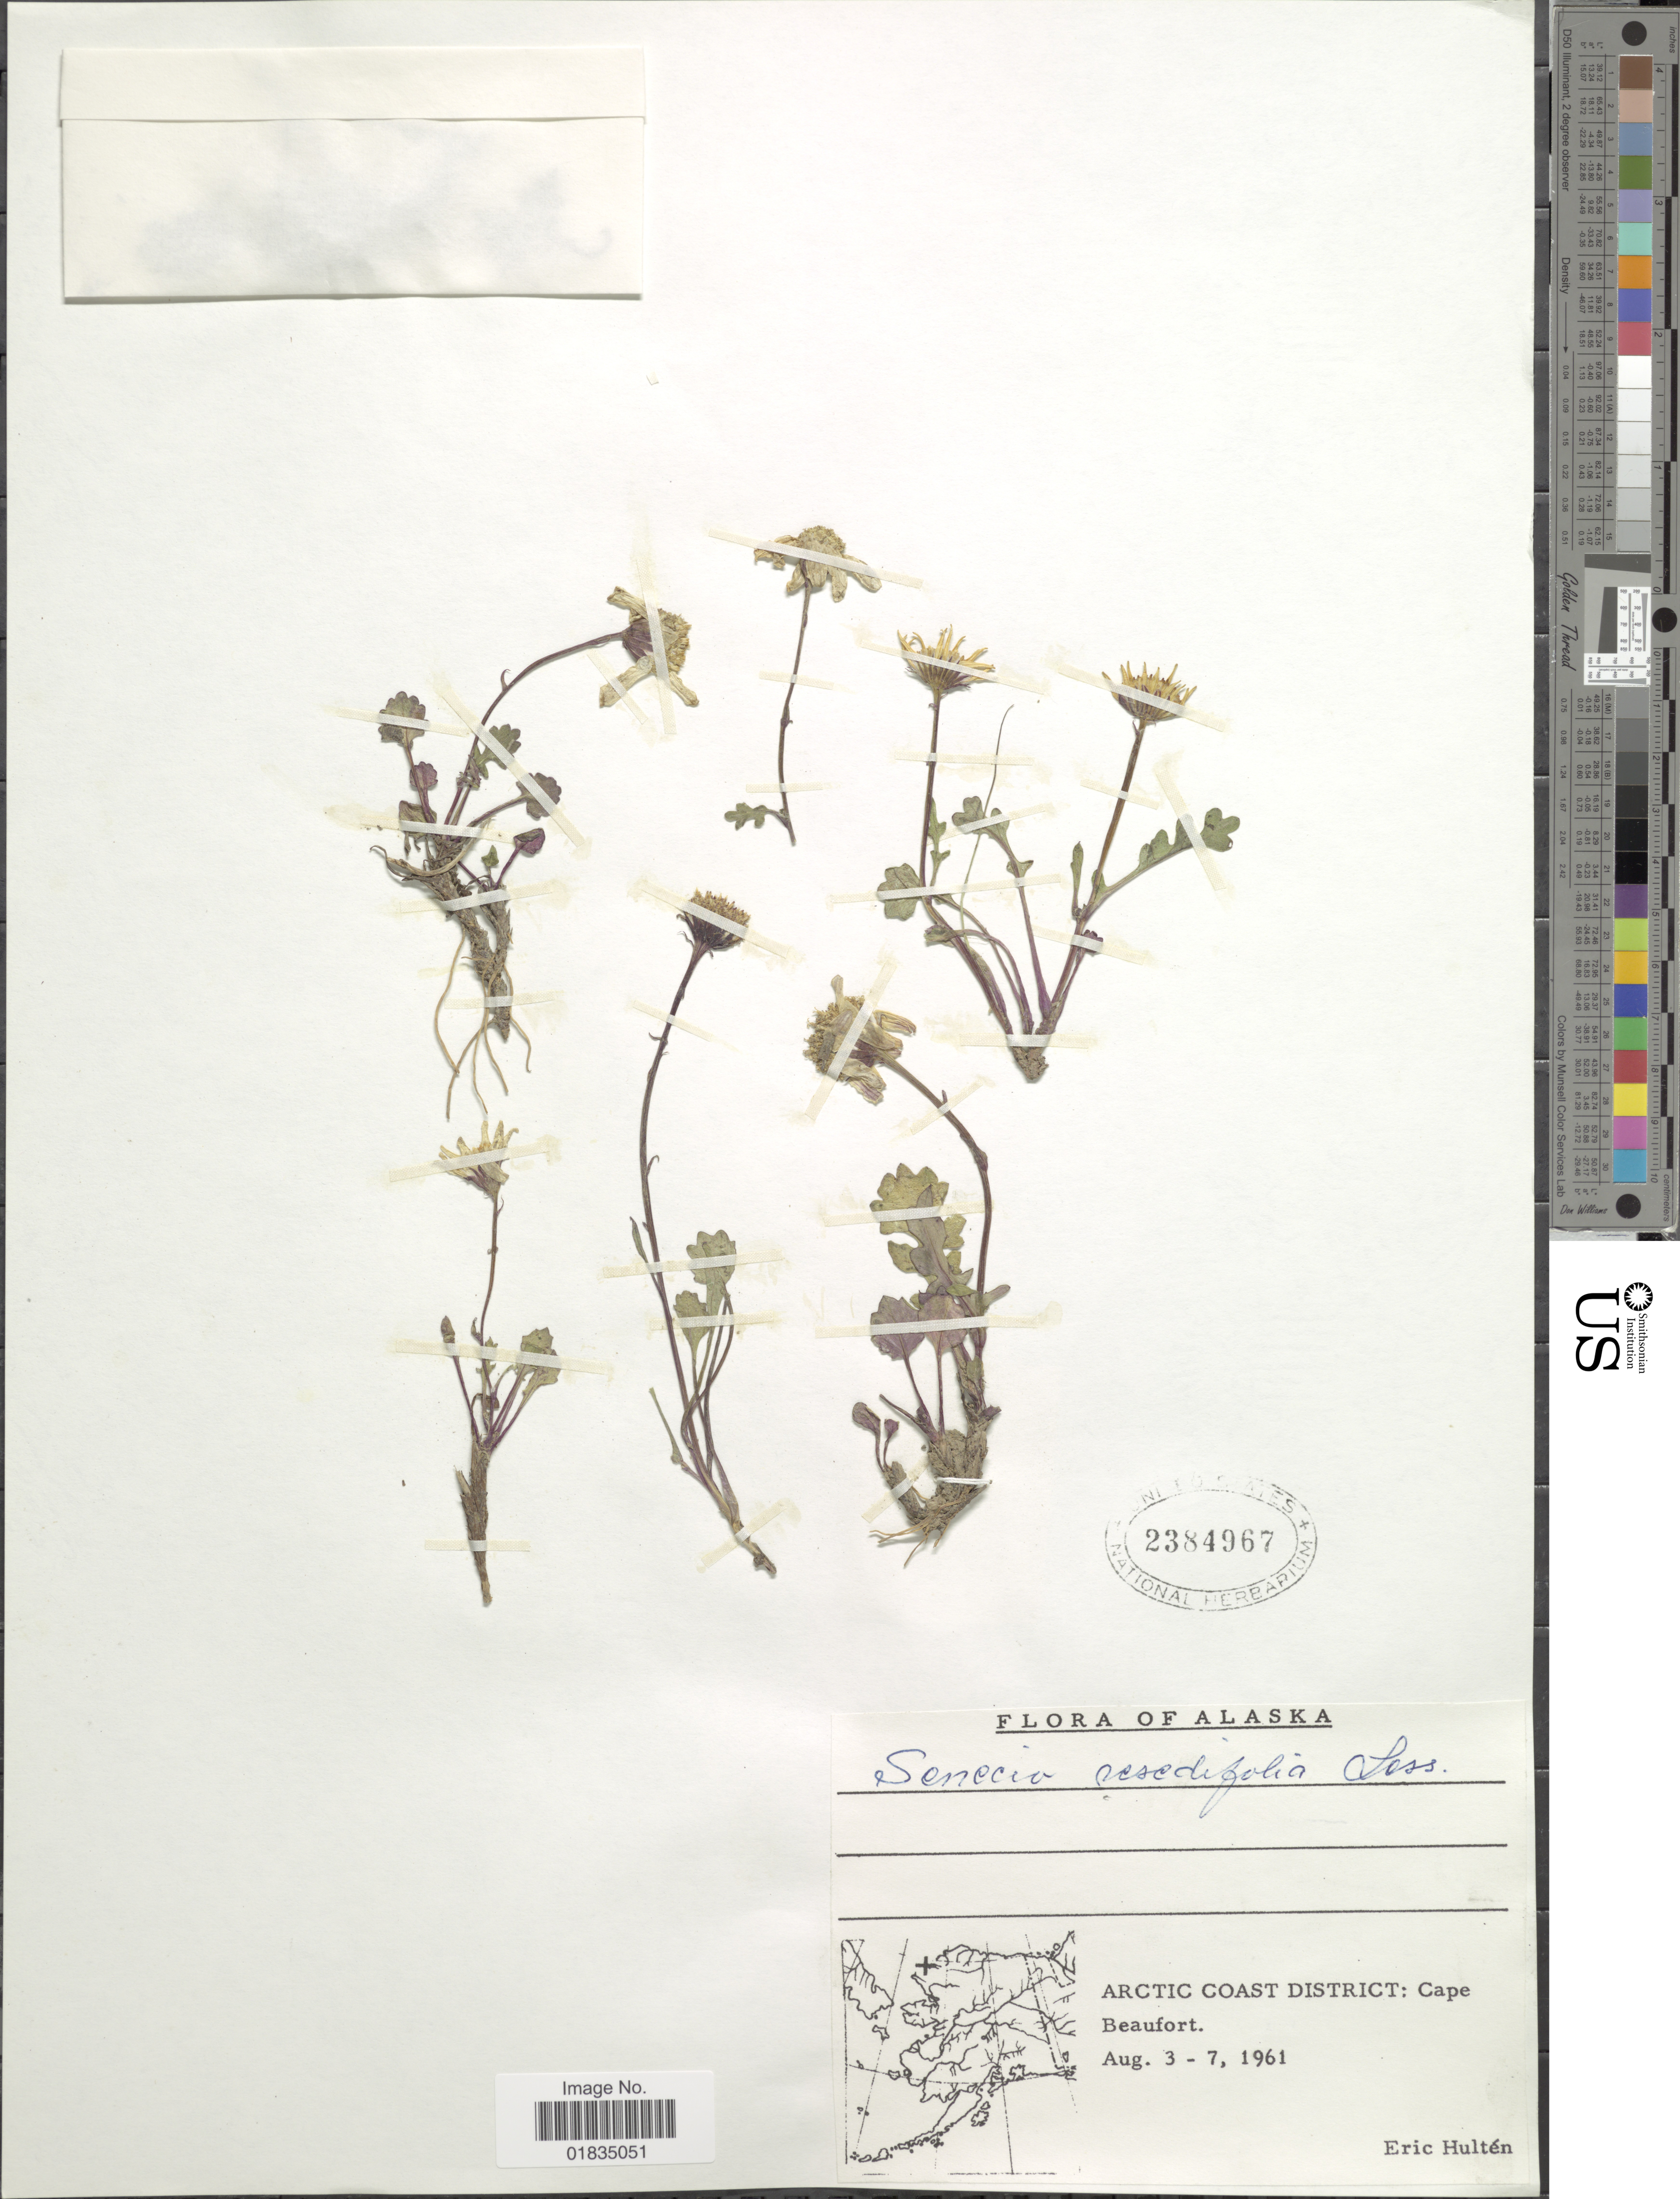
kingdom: Plantae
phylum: Tracheophyta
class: Magnoliopsida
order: Asterales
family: Asteraceae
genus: Packera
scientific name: Packera heterophylla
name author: (Fisch.) E. Wiebe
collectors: E. G. Hultén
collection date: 1961-08-03/1961-08-07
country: United States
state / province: Alaska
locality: Arctic Coast District: Cape Beaufort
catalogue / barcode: US 2384967